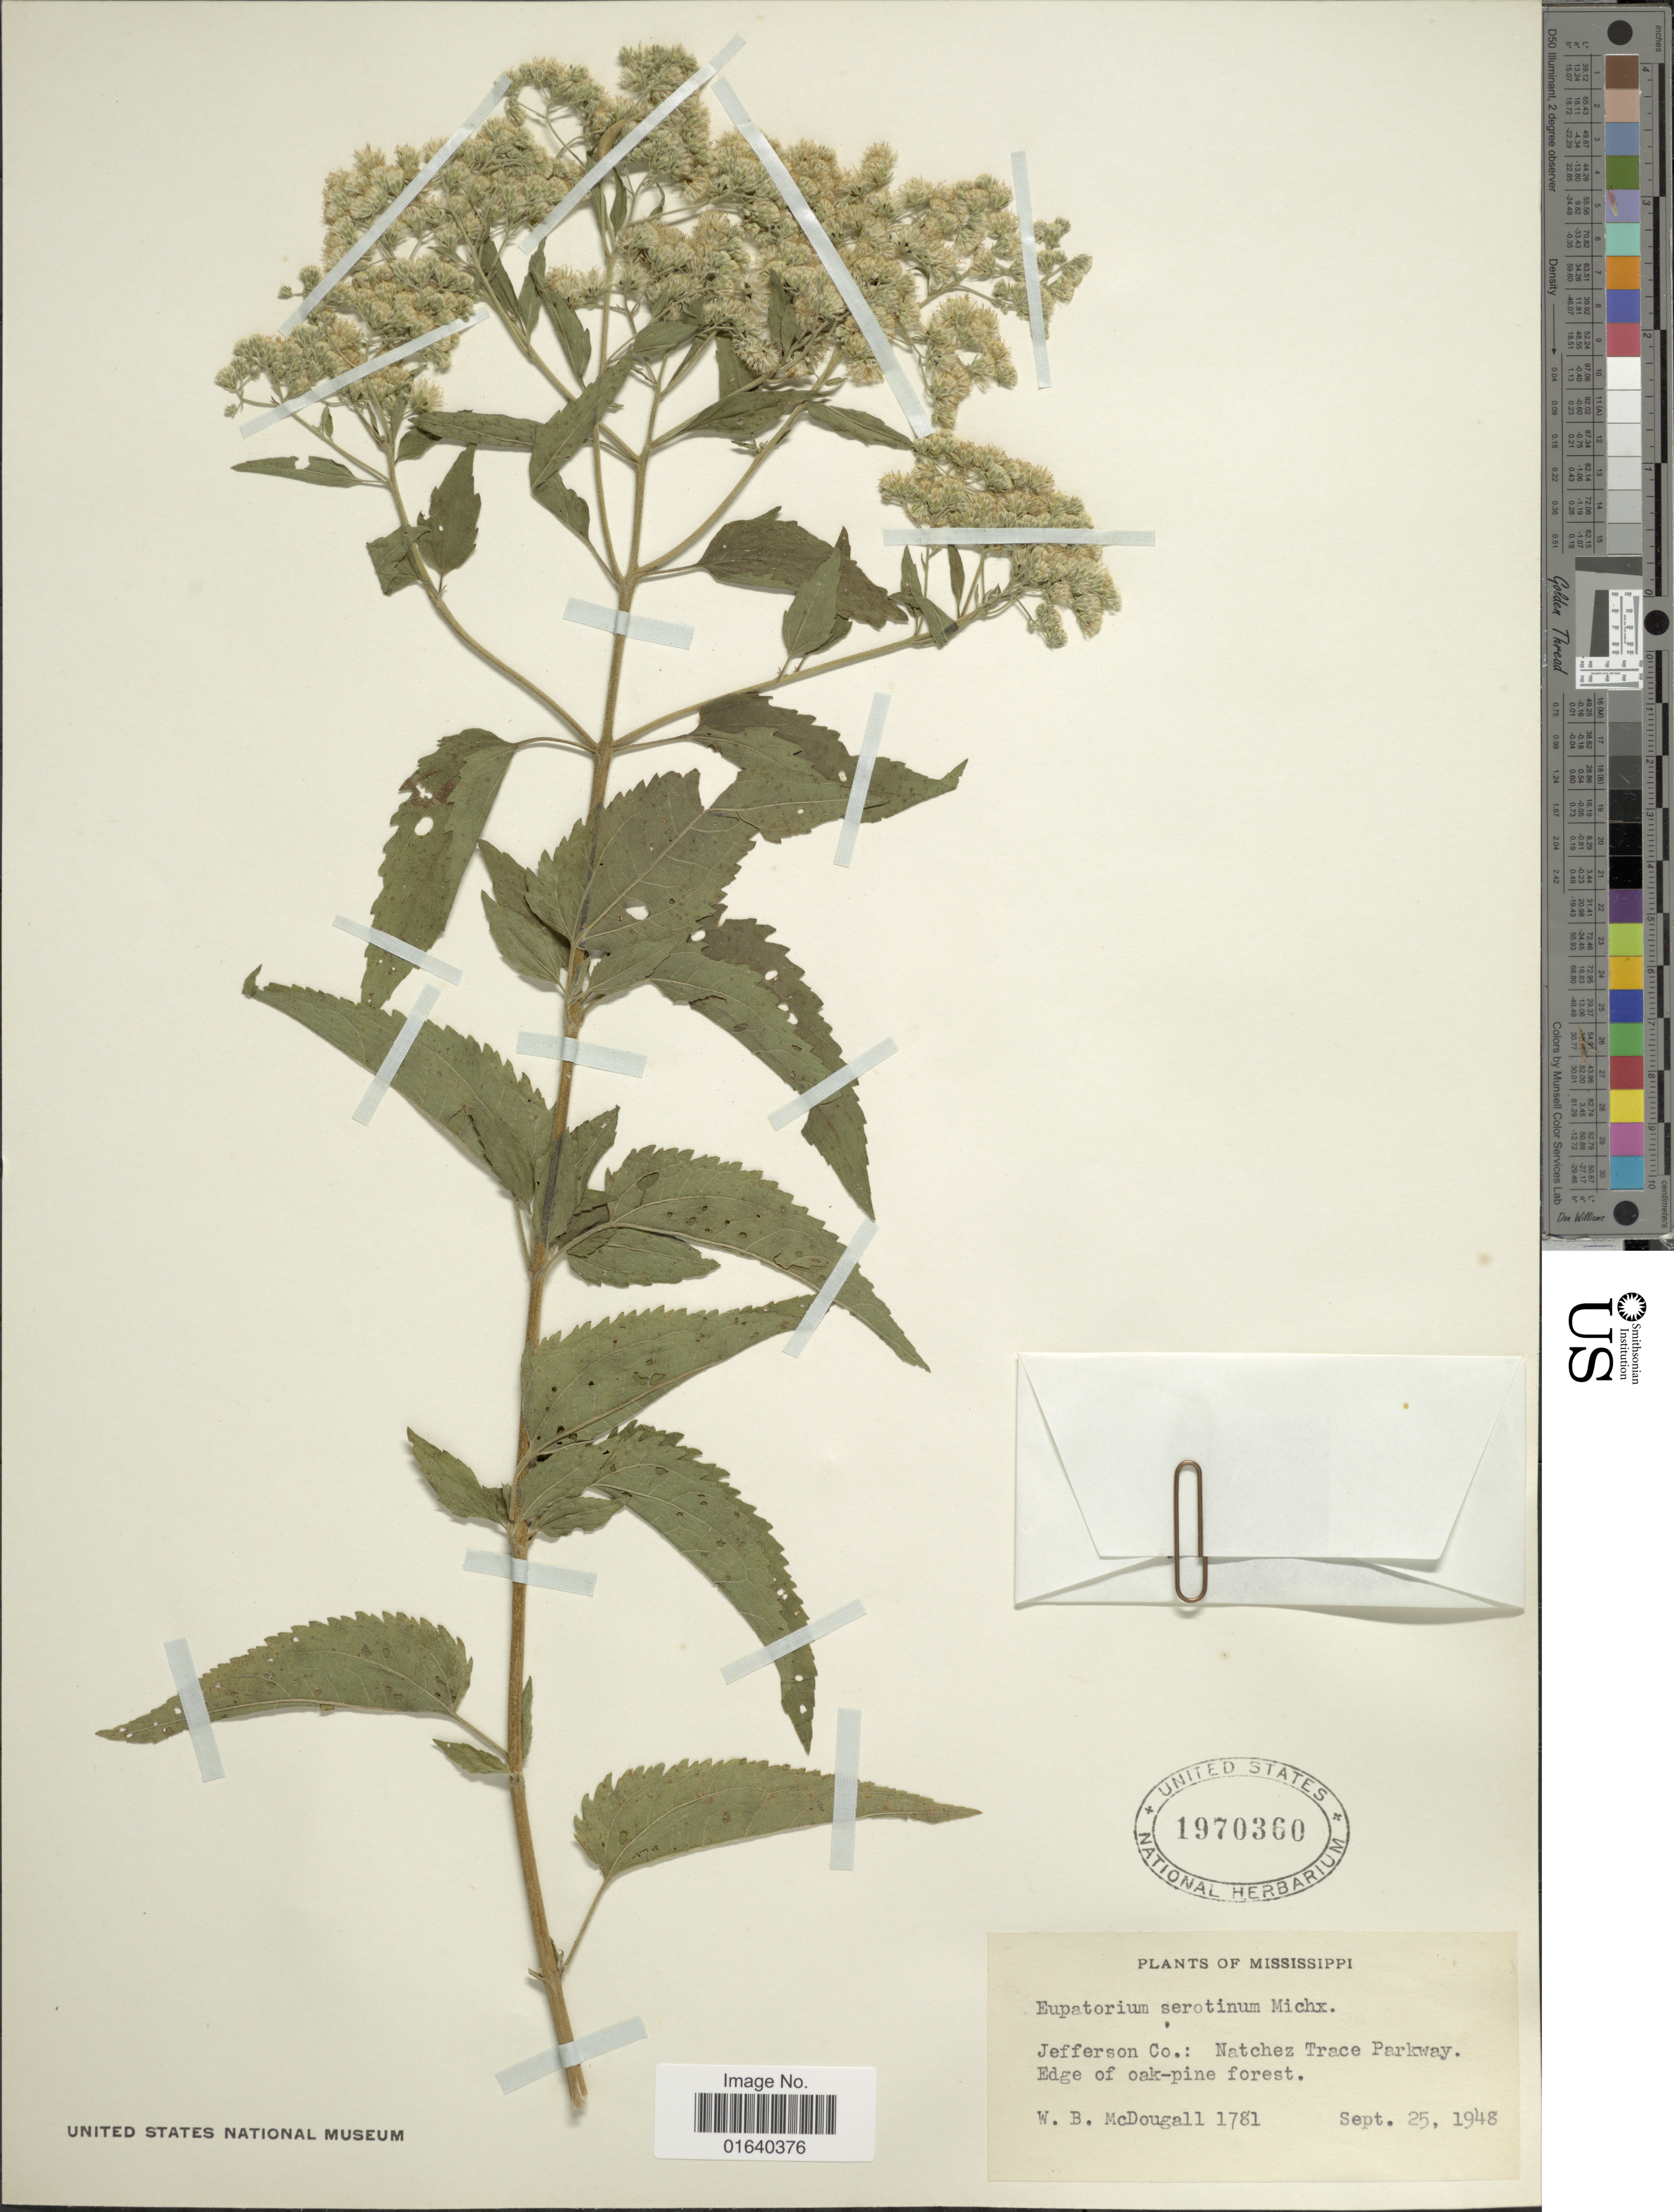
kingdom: Plantae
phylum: Tracheophyta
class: Magnoliopsida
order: Asterales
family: Asteraceae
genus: Eupatorium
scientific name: Eupatorium serotinum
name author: Michx.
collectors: W. B. McDougal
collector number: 1781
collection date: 1948-09-25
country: United States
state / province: Mississippi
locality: Jefferson Co.: Natchez Trace Parkway. Edge of oak-pine forest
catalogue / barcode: US 1970360